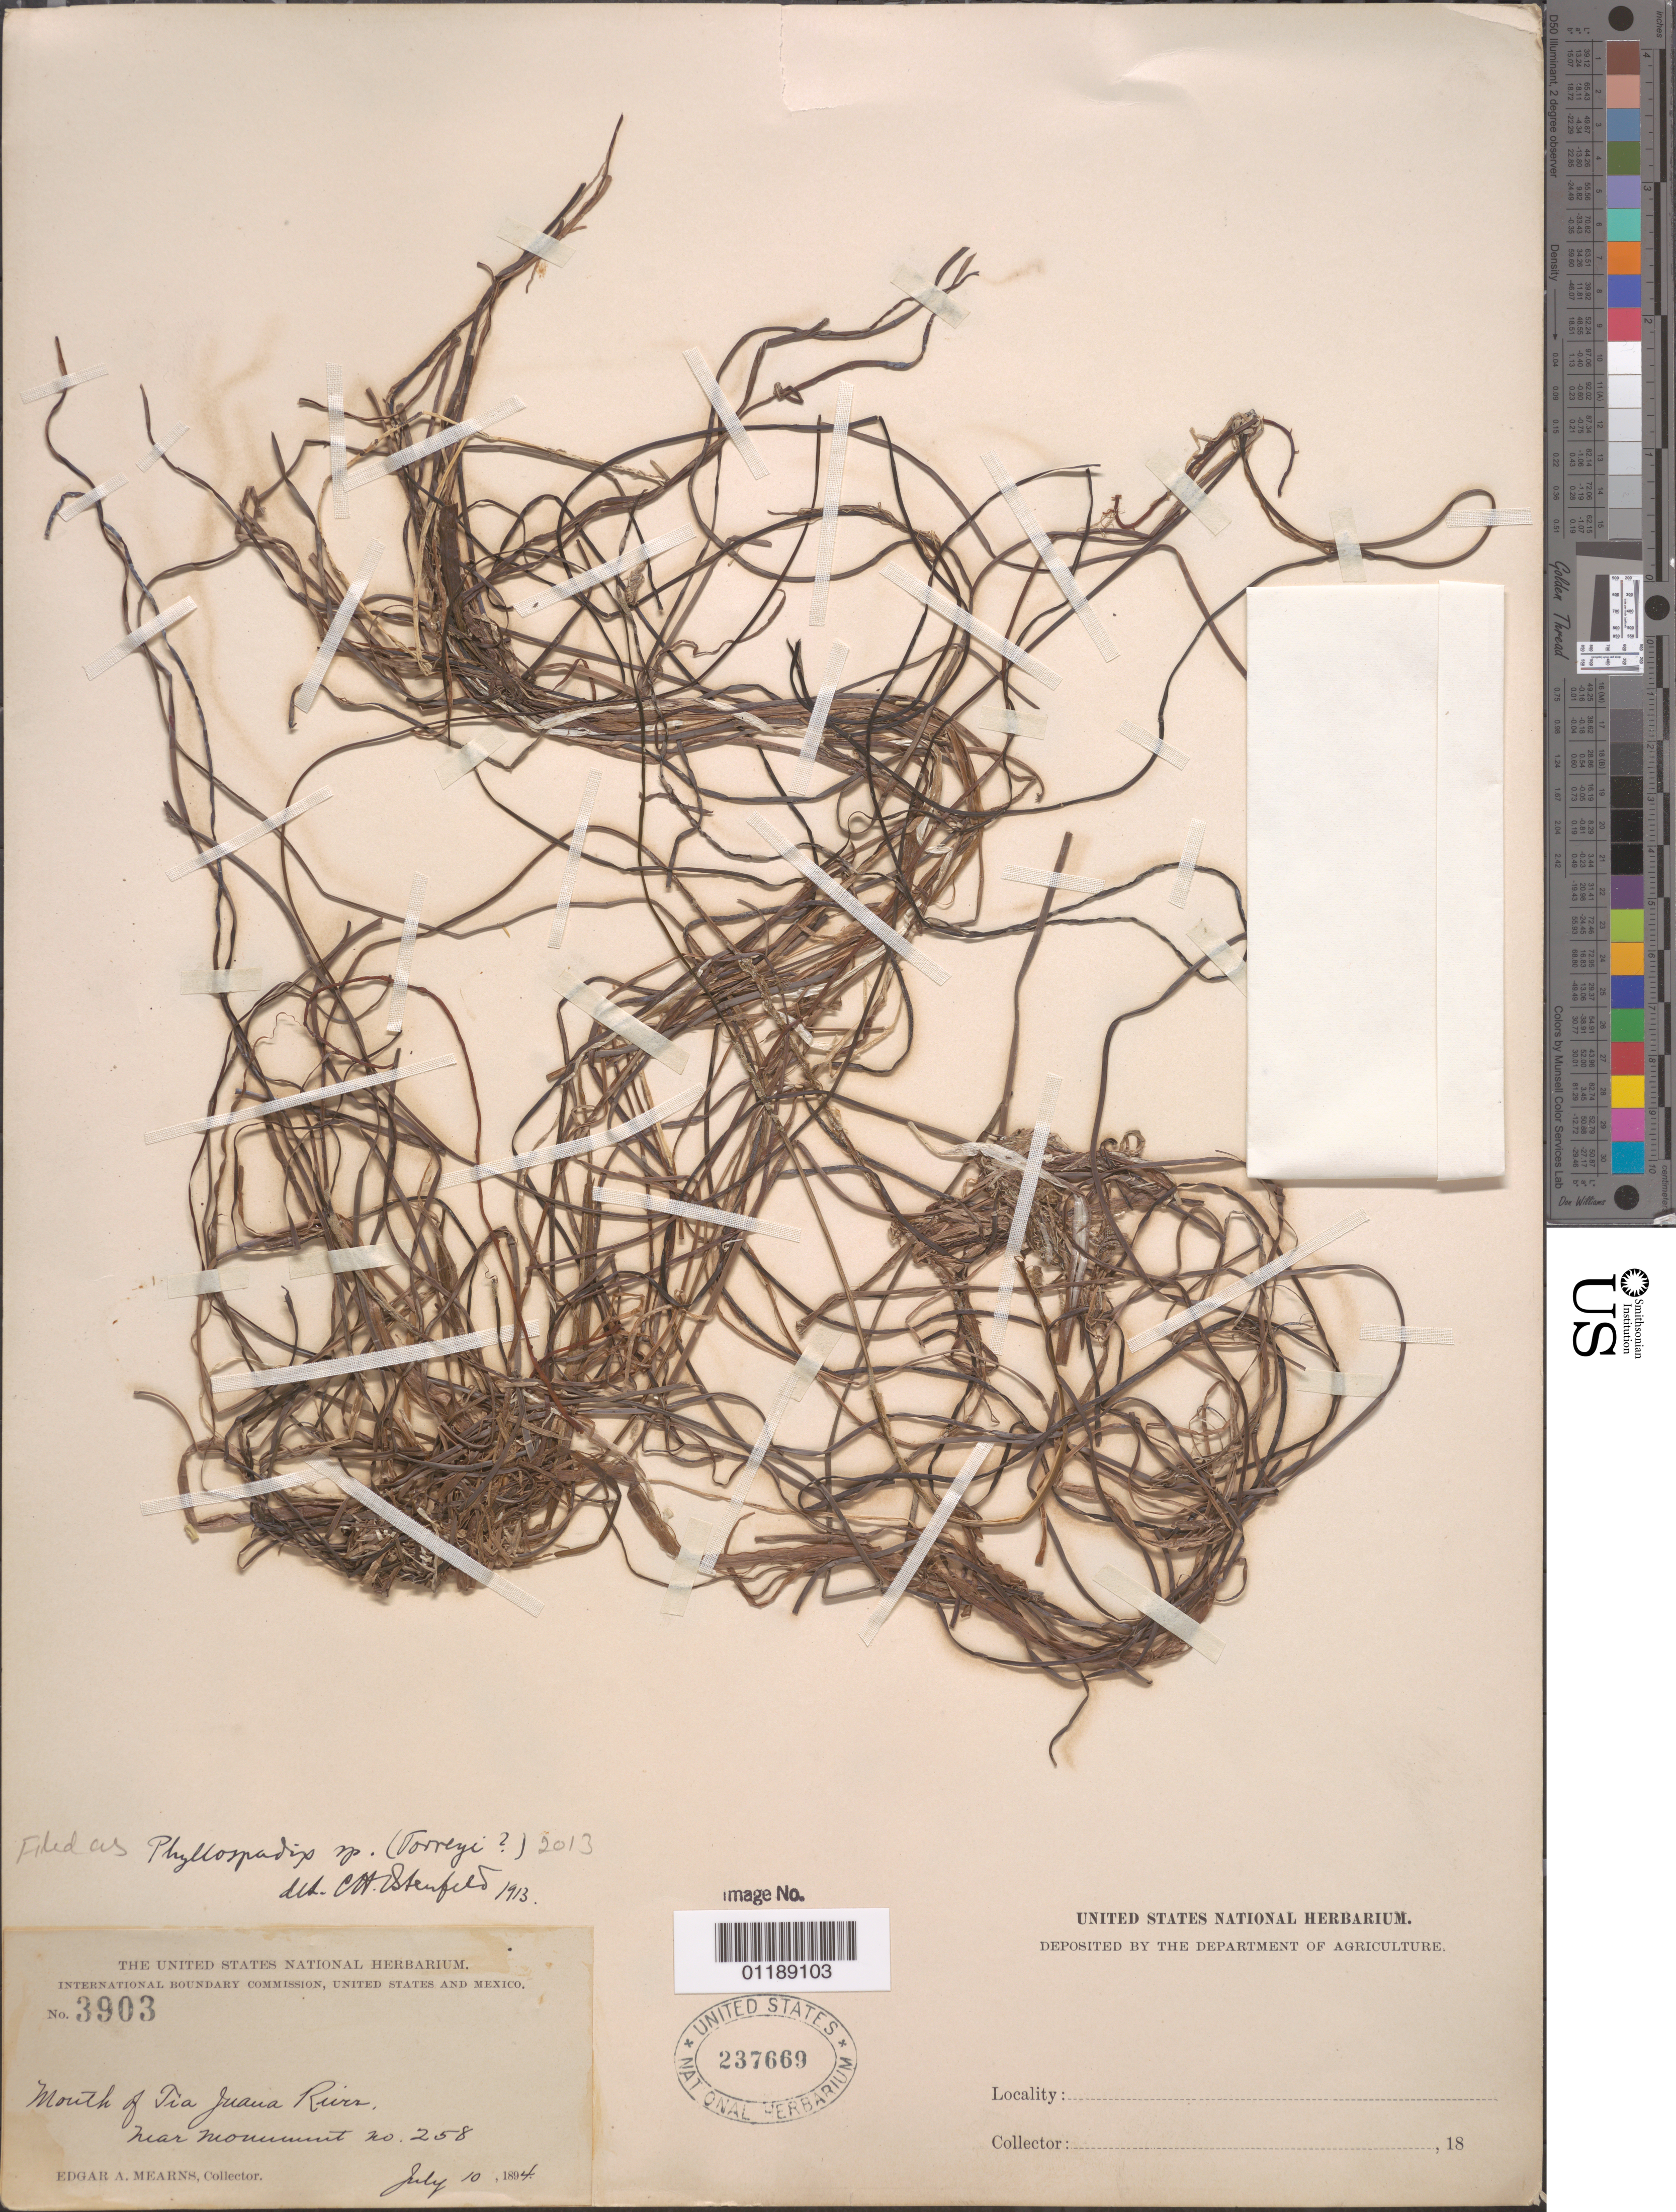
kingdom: Plantae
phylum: Tracheophyta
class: Liliopsida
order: Alismatales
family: Zosteraceae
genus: Phyllospadix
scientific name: Phyllospadix torreyi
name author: S. Watson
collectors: E. A. Mearns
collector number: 3903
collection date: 1894-07-10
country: United States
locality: Near monument no. 258.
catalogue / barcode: US 237669